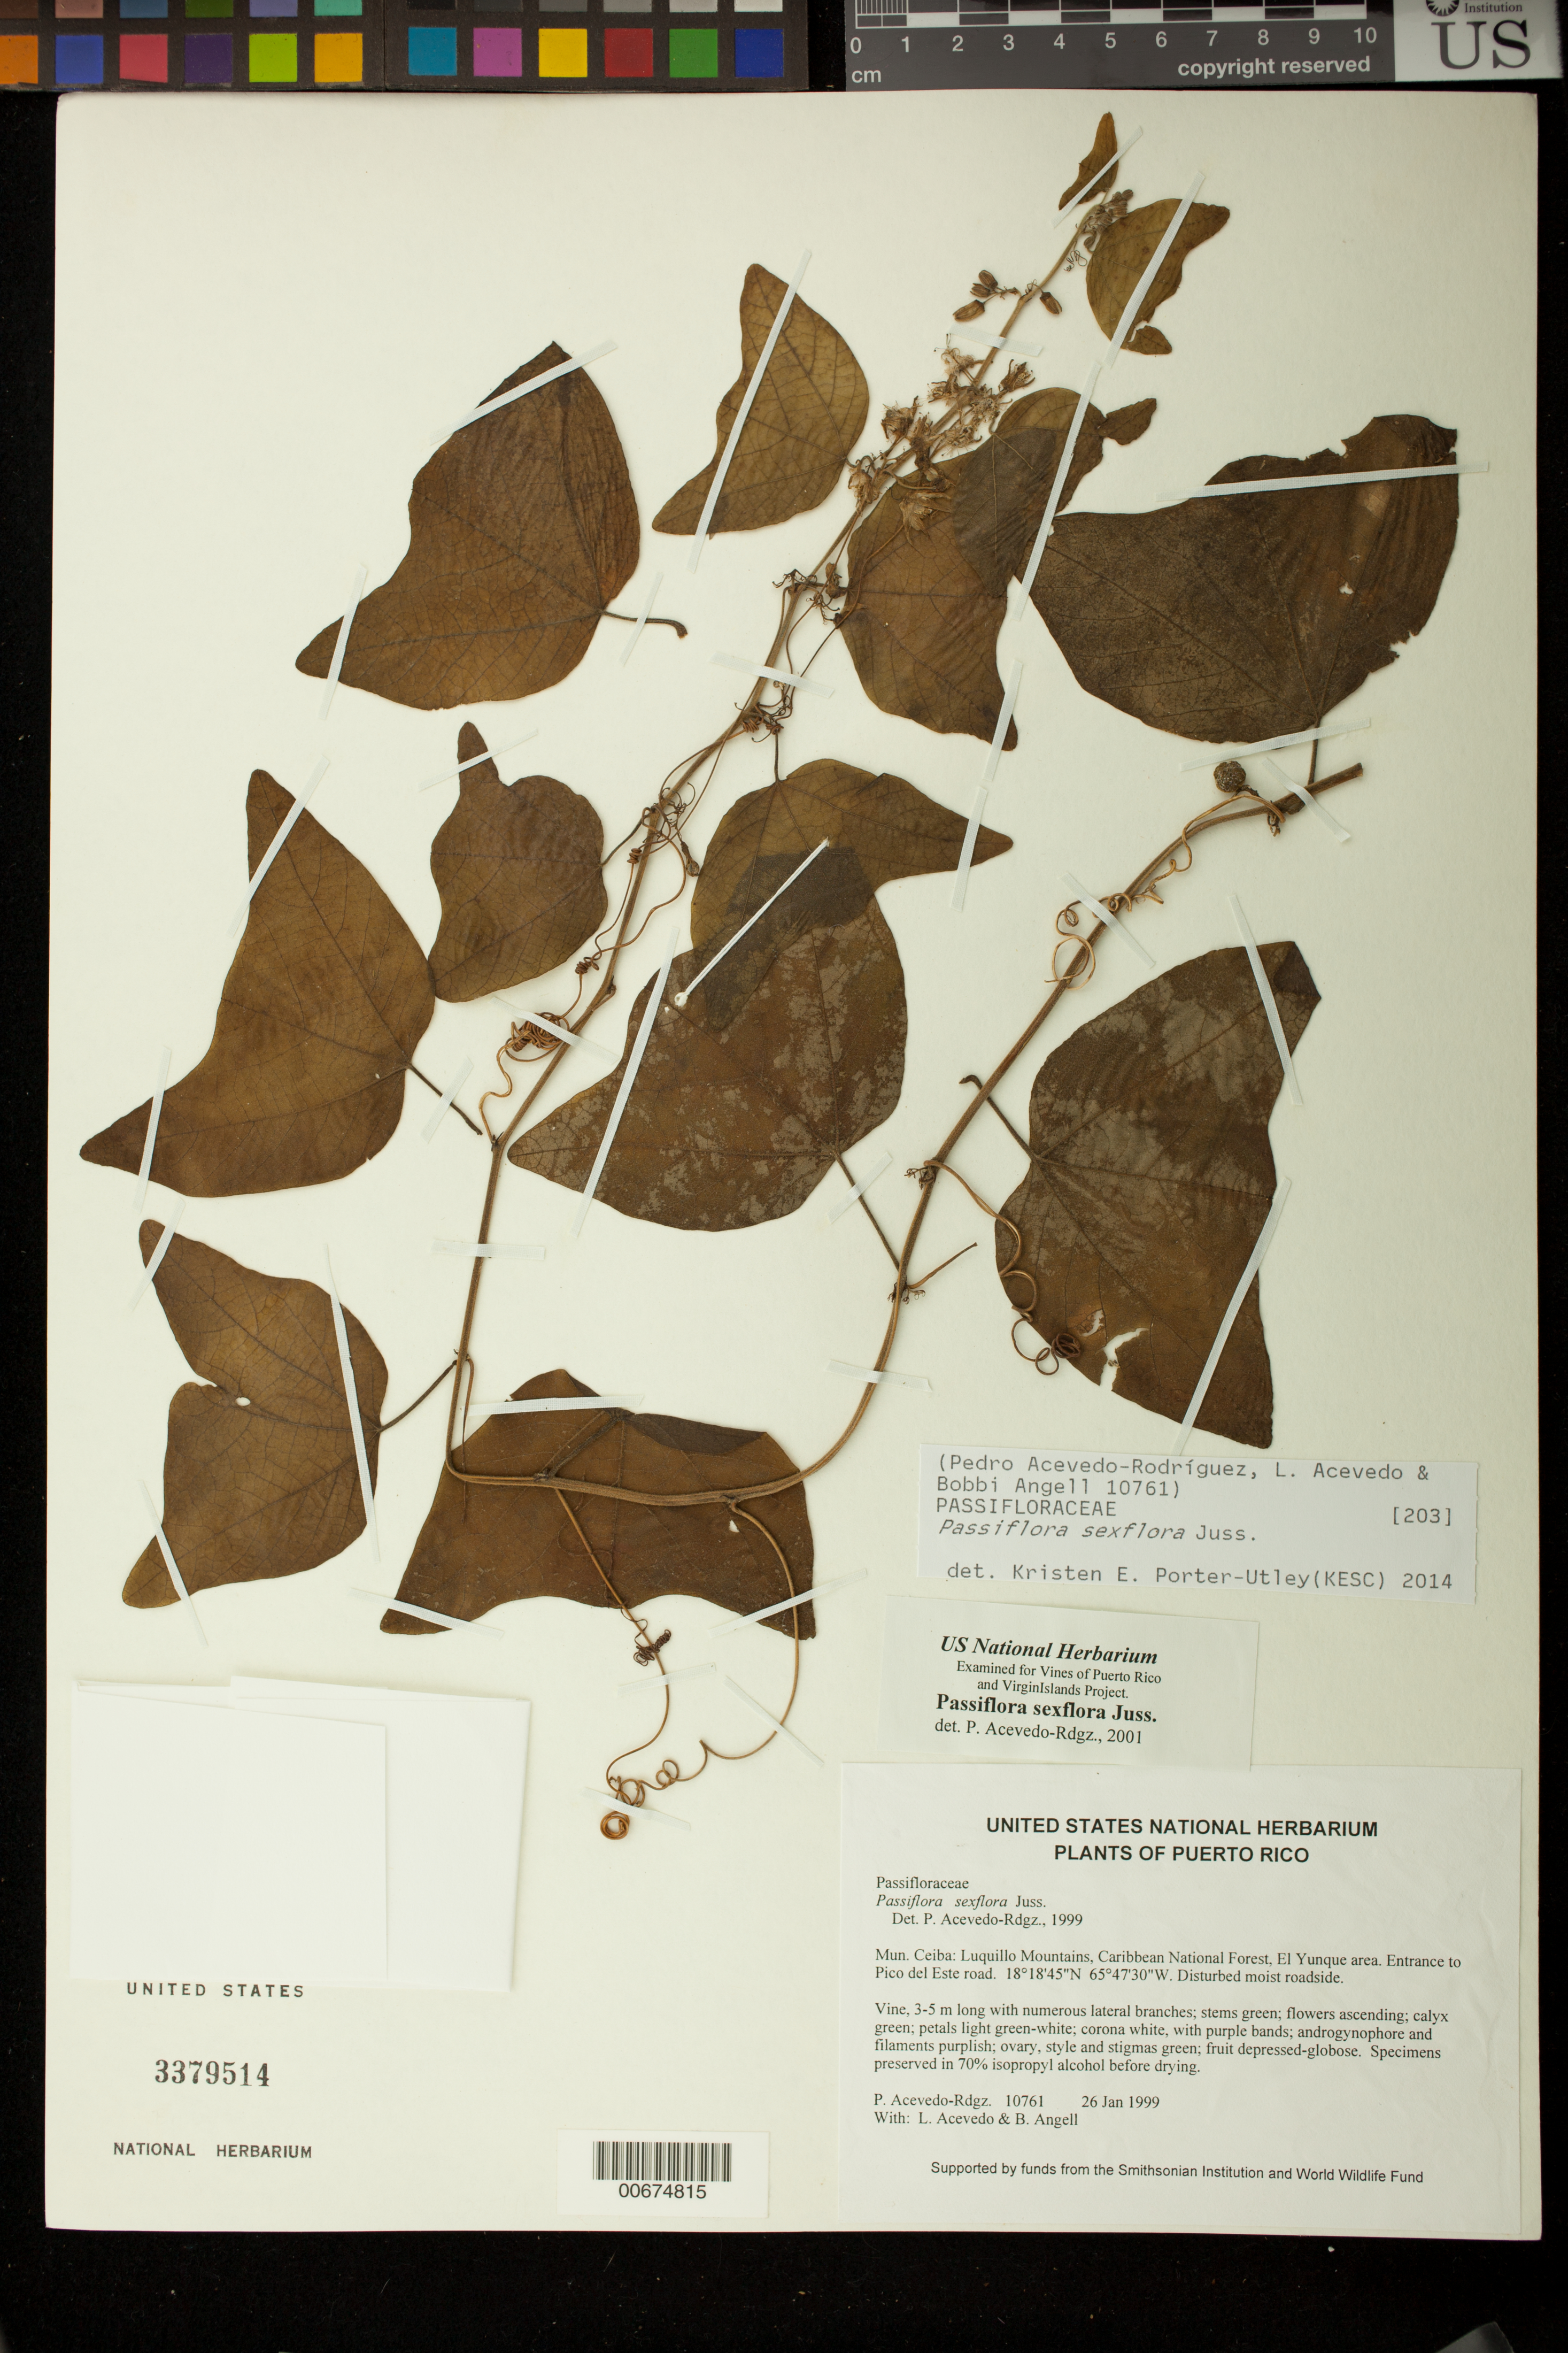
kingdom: Plantae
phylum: Tracheophyta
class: Magnoliopsida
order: Malpighiales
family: Passifloraceae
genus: Passiflora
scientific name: Passiflora sexflora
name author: Juss.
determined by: Acevedo-Rodríguez, P., (BOT), Smithsonian Institution - National Museum of Natural History (UNITED STATES)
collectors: P. Acevedo-Rodr., L. Acevedo & Bobbi Angell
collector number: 10761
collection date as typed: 26 Jan 1999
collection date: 1999-01-26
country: Puerto Rico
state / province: Ceiba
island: Puerto Rico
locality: Ceiba; Luquillo Mountains, Caribbean National Forest, El Yunque area. Entrance to Pico del Este road.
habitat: Disturbed moist roadside.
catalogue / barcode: US 3379514